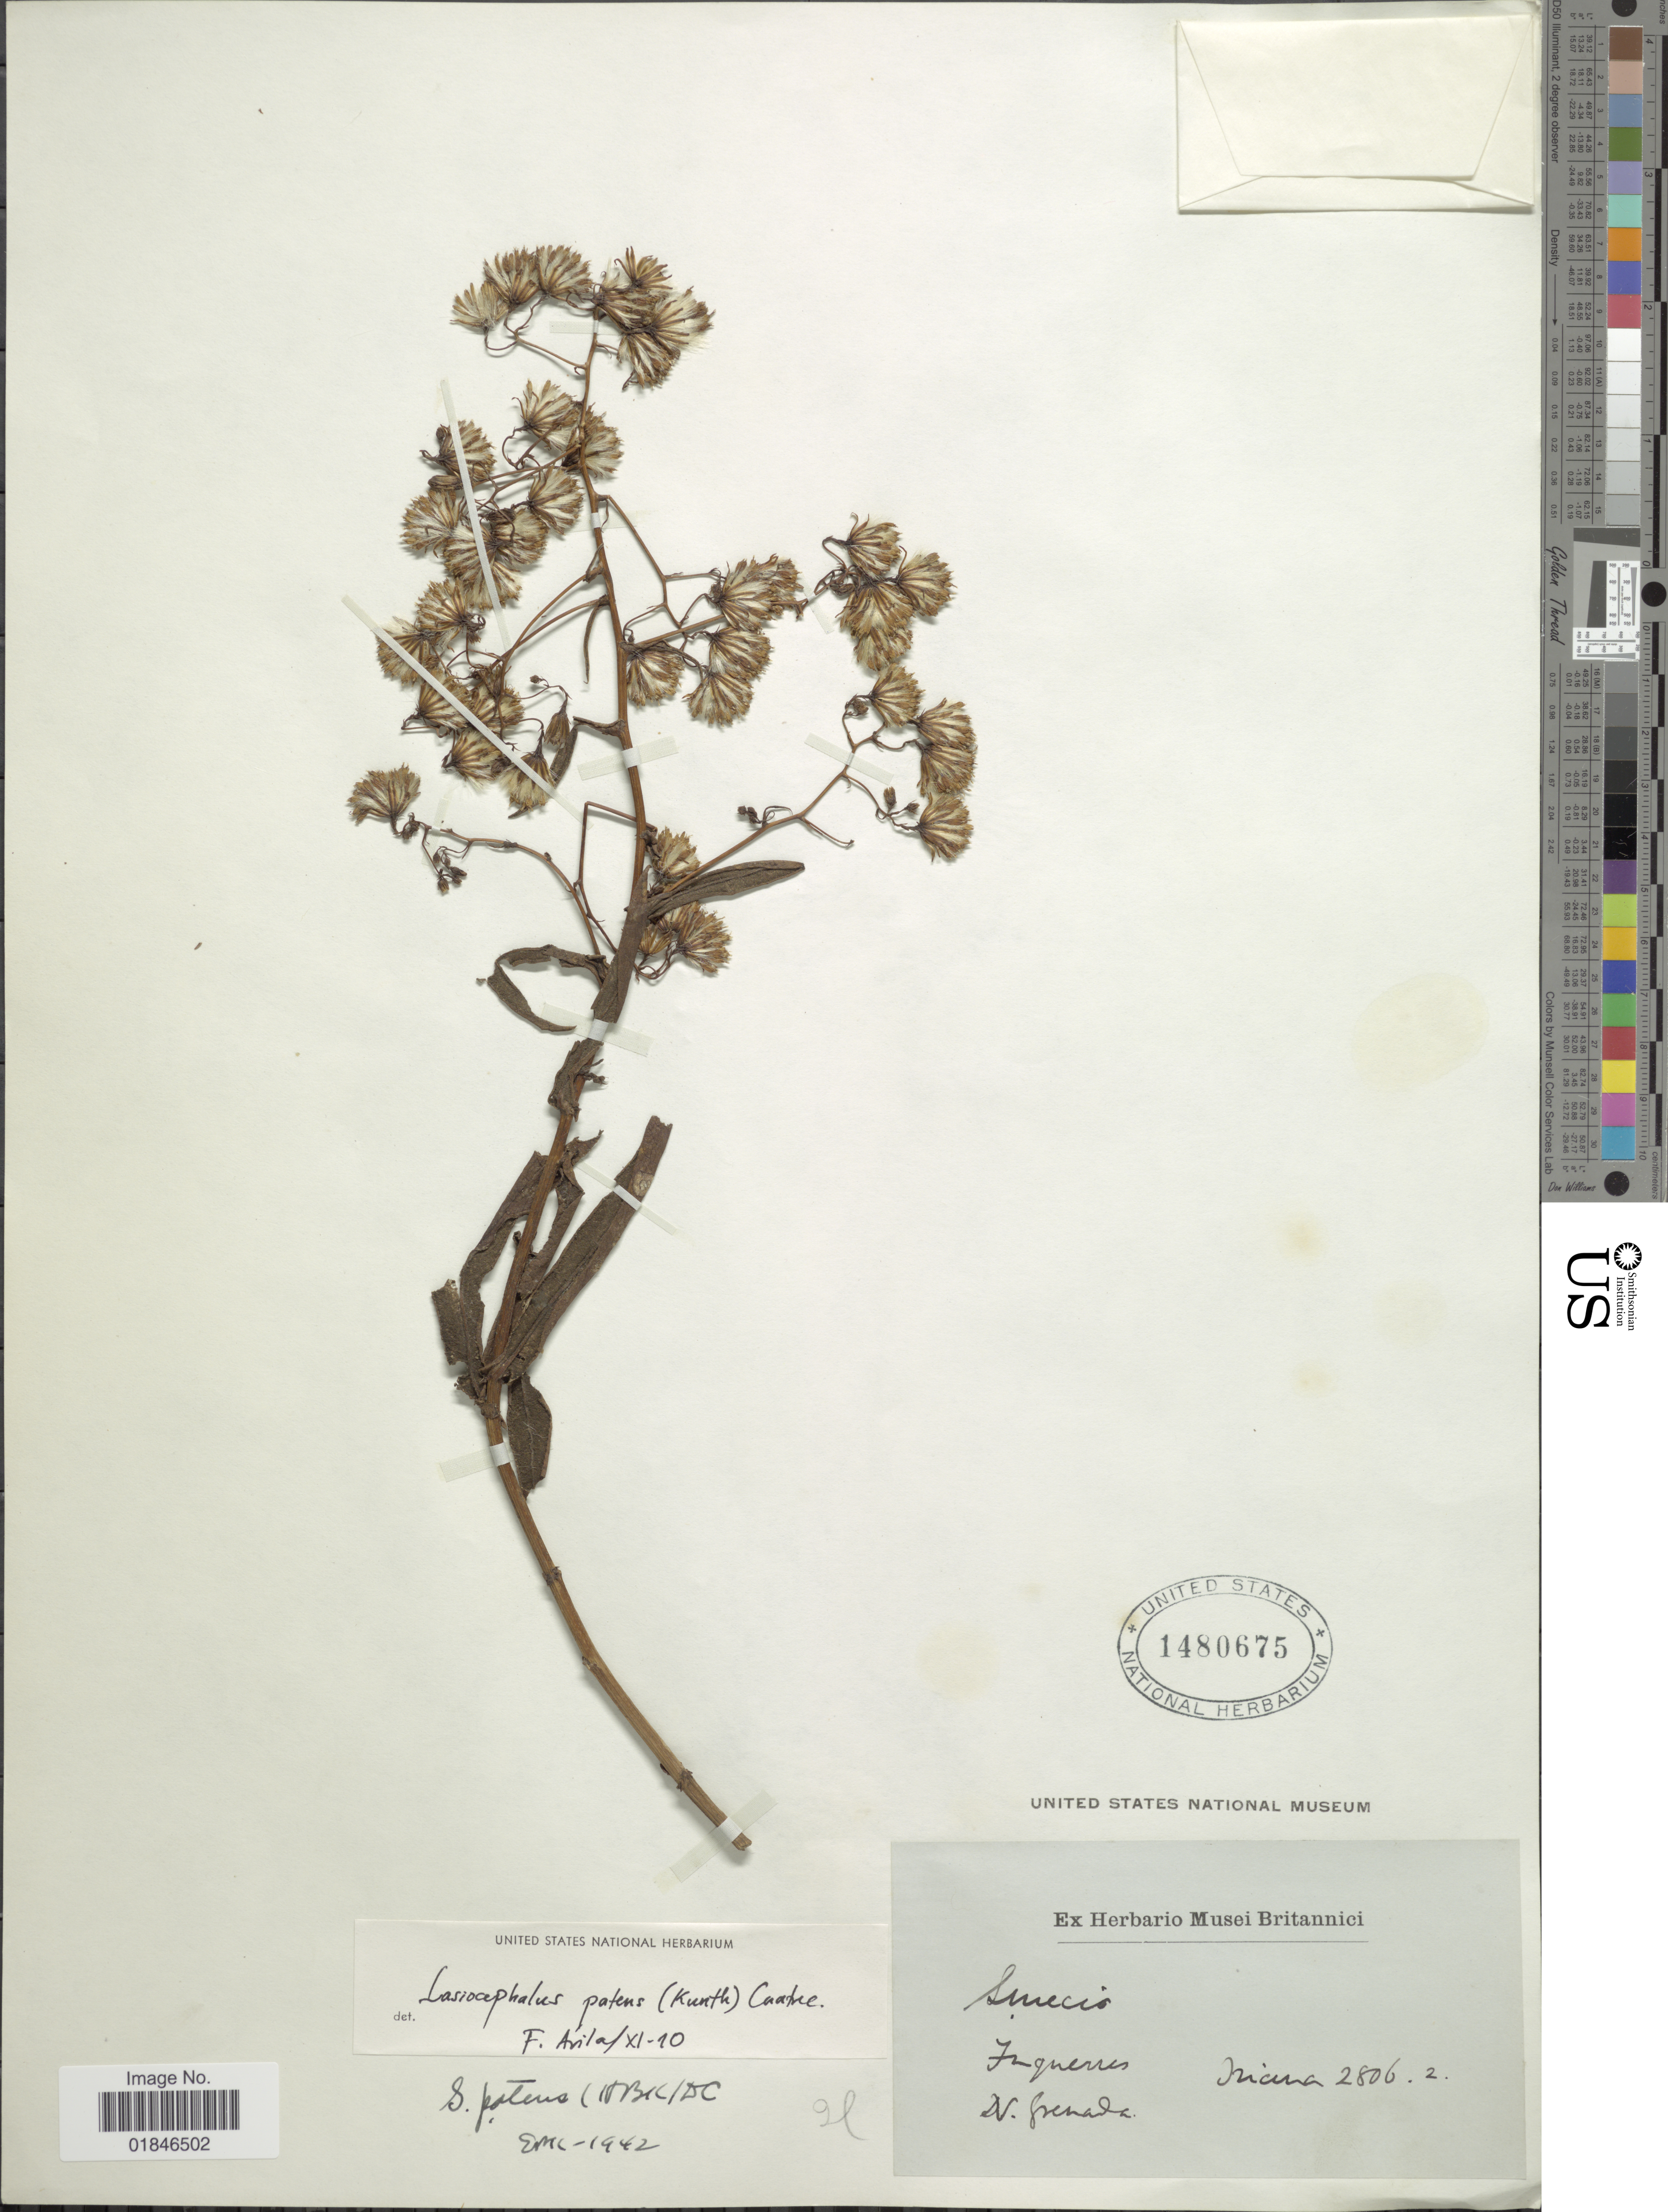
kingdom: Plantae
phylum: Tracheophyta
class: Magnoliopsida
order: Asterales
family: Asteraceae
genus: Senecio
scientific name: Senecio patens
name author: (Kunth) DC.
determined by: Salomon, Luciana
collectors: Triana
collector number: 2806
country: Colombia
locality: Tuquerres, N. Grenada.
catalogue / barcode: US 1480675